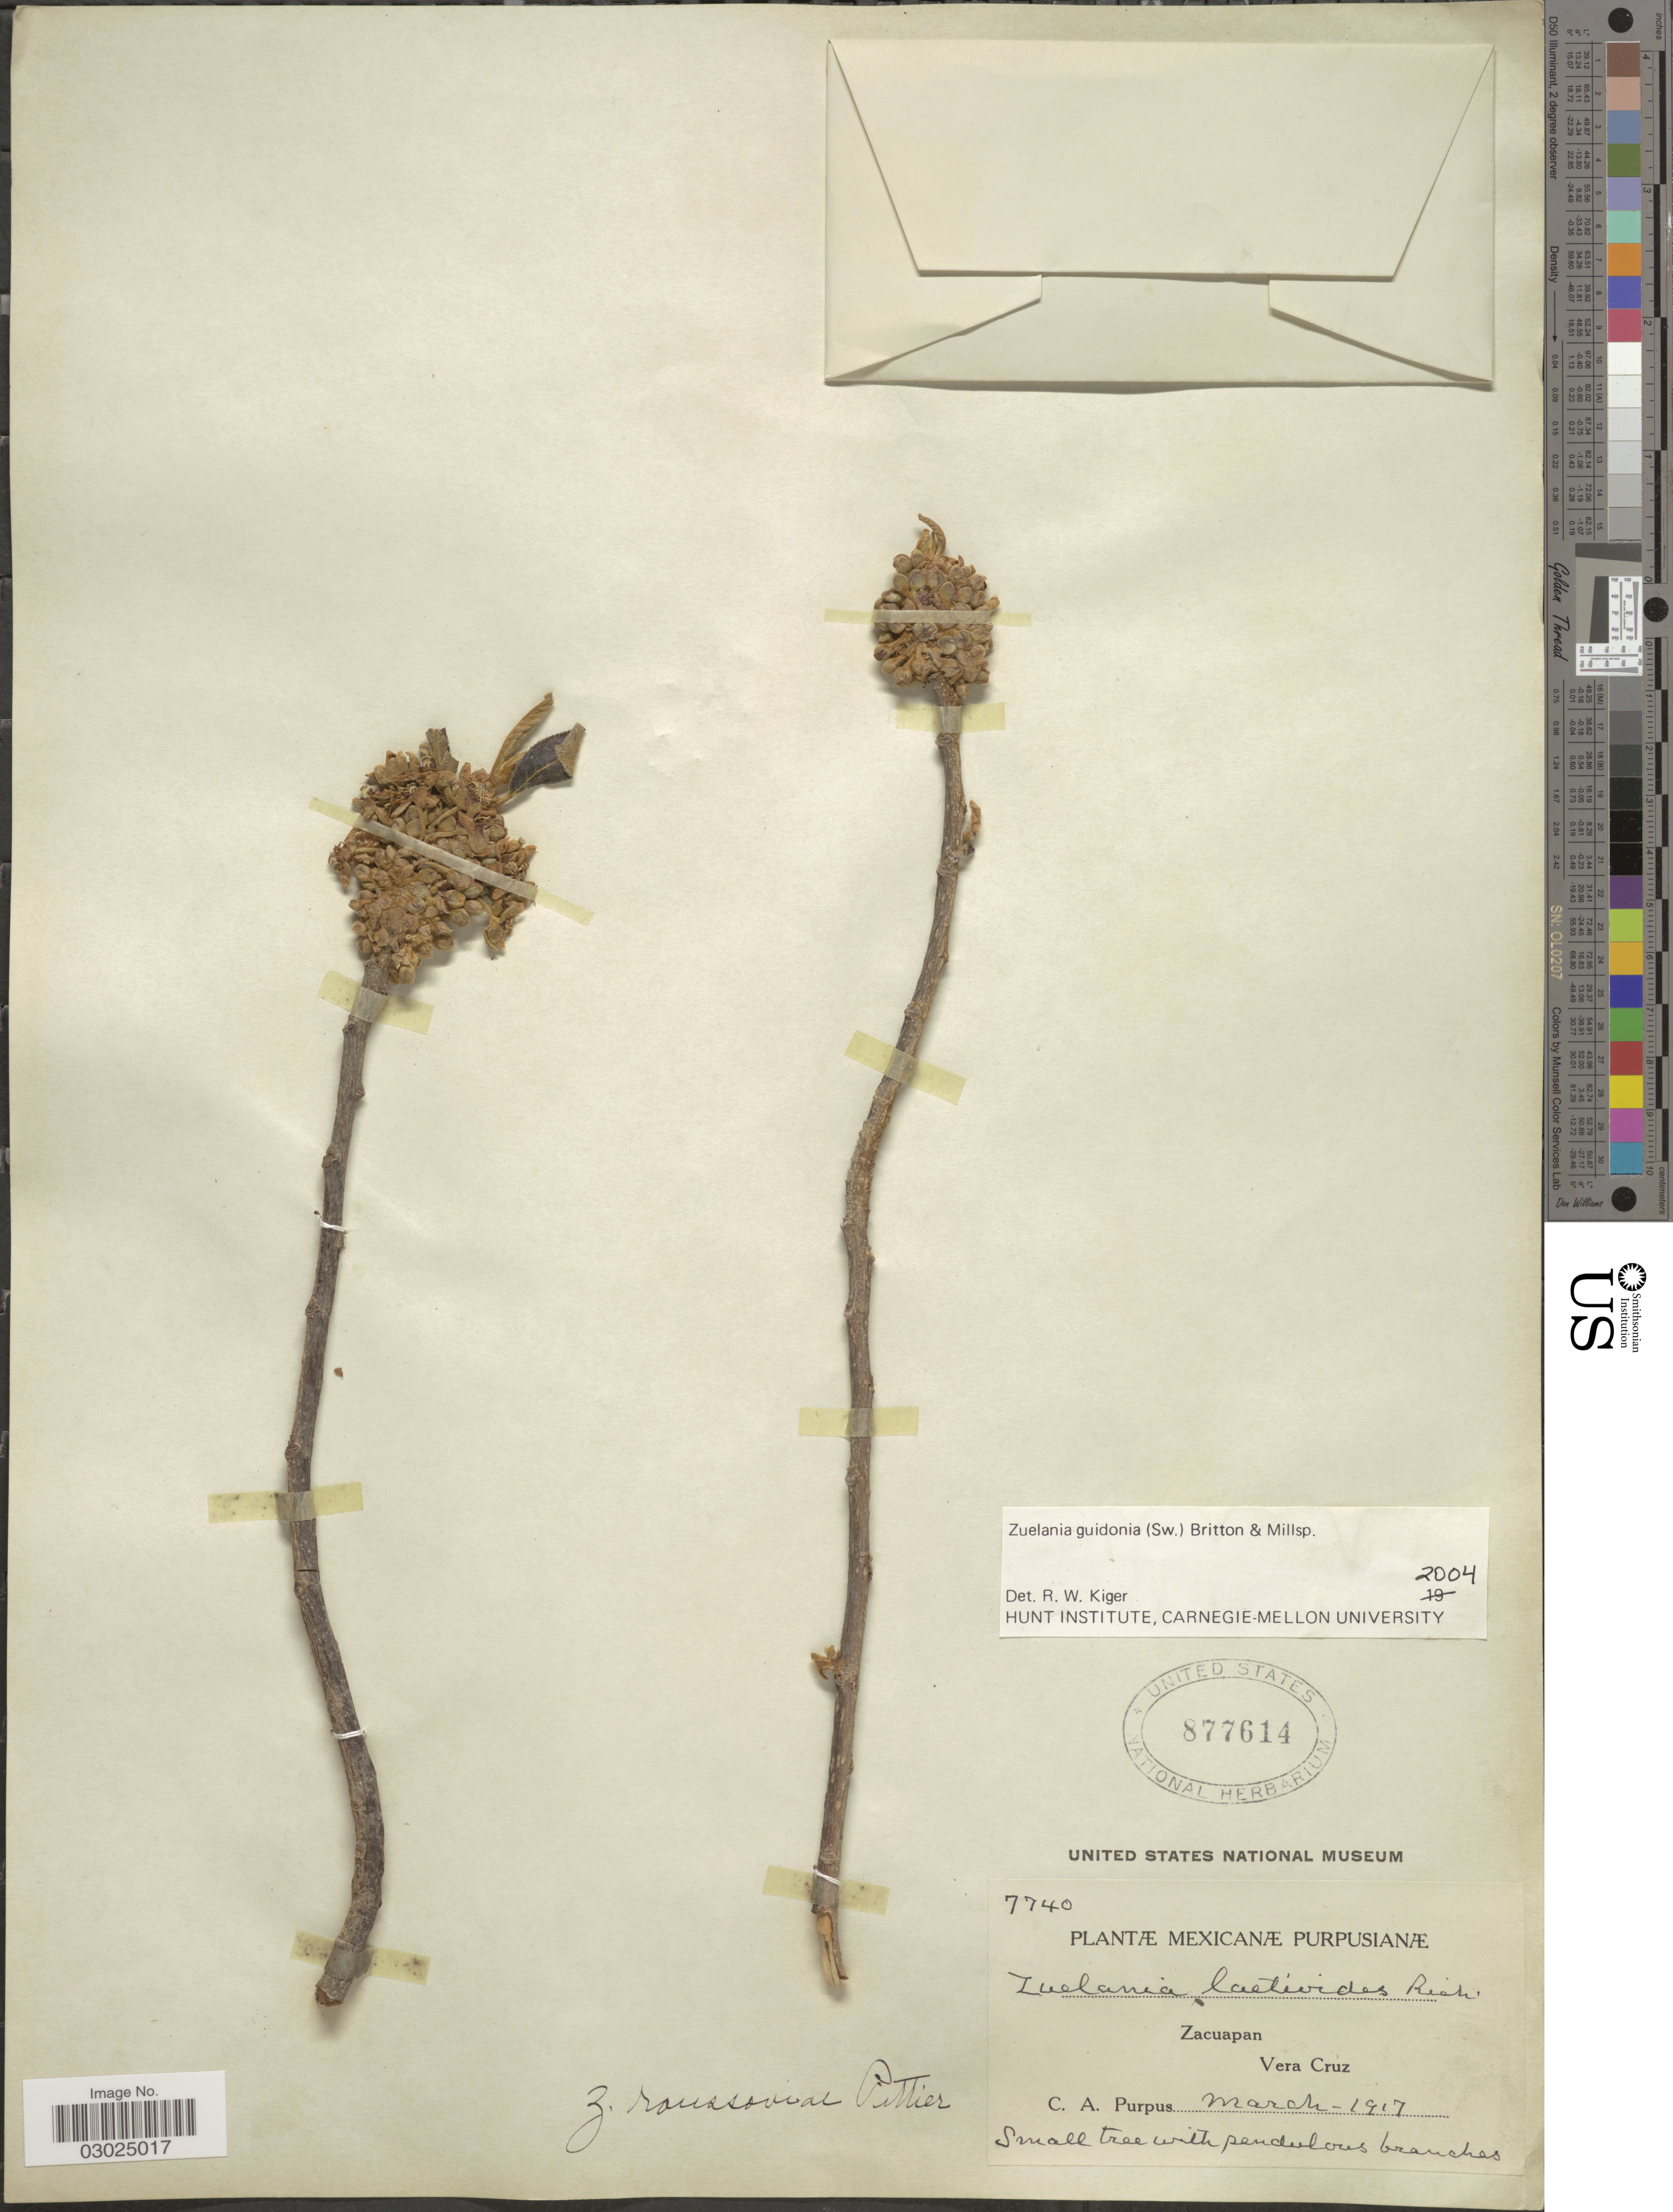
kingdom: Plantae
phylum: Tracheophyta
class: Magnoliopsida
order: Malpighiales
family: Salicaceae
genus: Casearia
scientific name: Casearia laetioides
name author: (A. Rich.) Warb.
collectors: C. A. Purpus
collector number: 7740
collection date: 1917-03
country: Mexico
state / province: Veracruz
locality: Zacuapan. Vera Cruz.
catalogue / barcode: US 877614